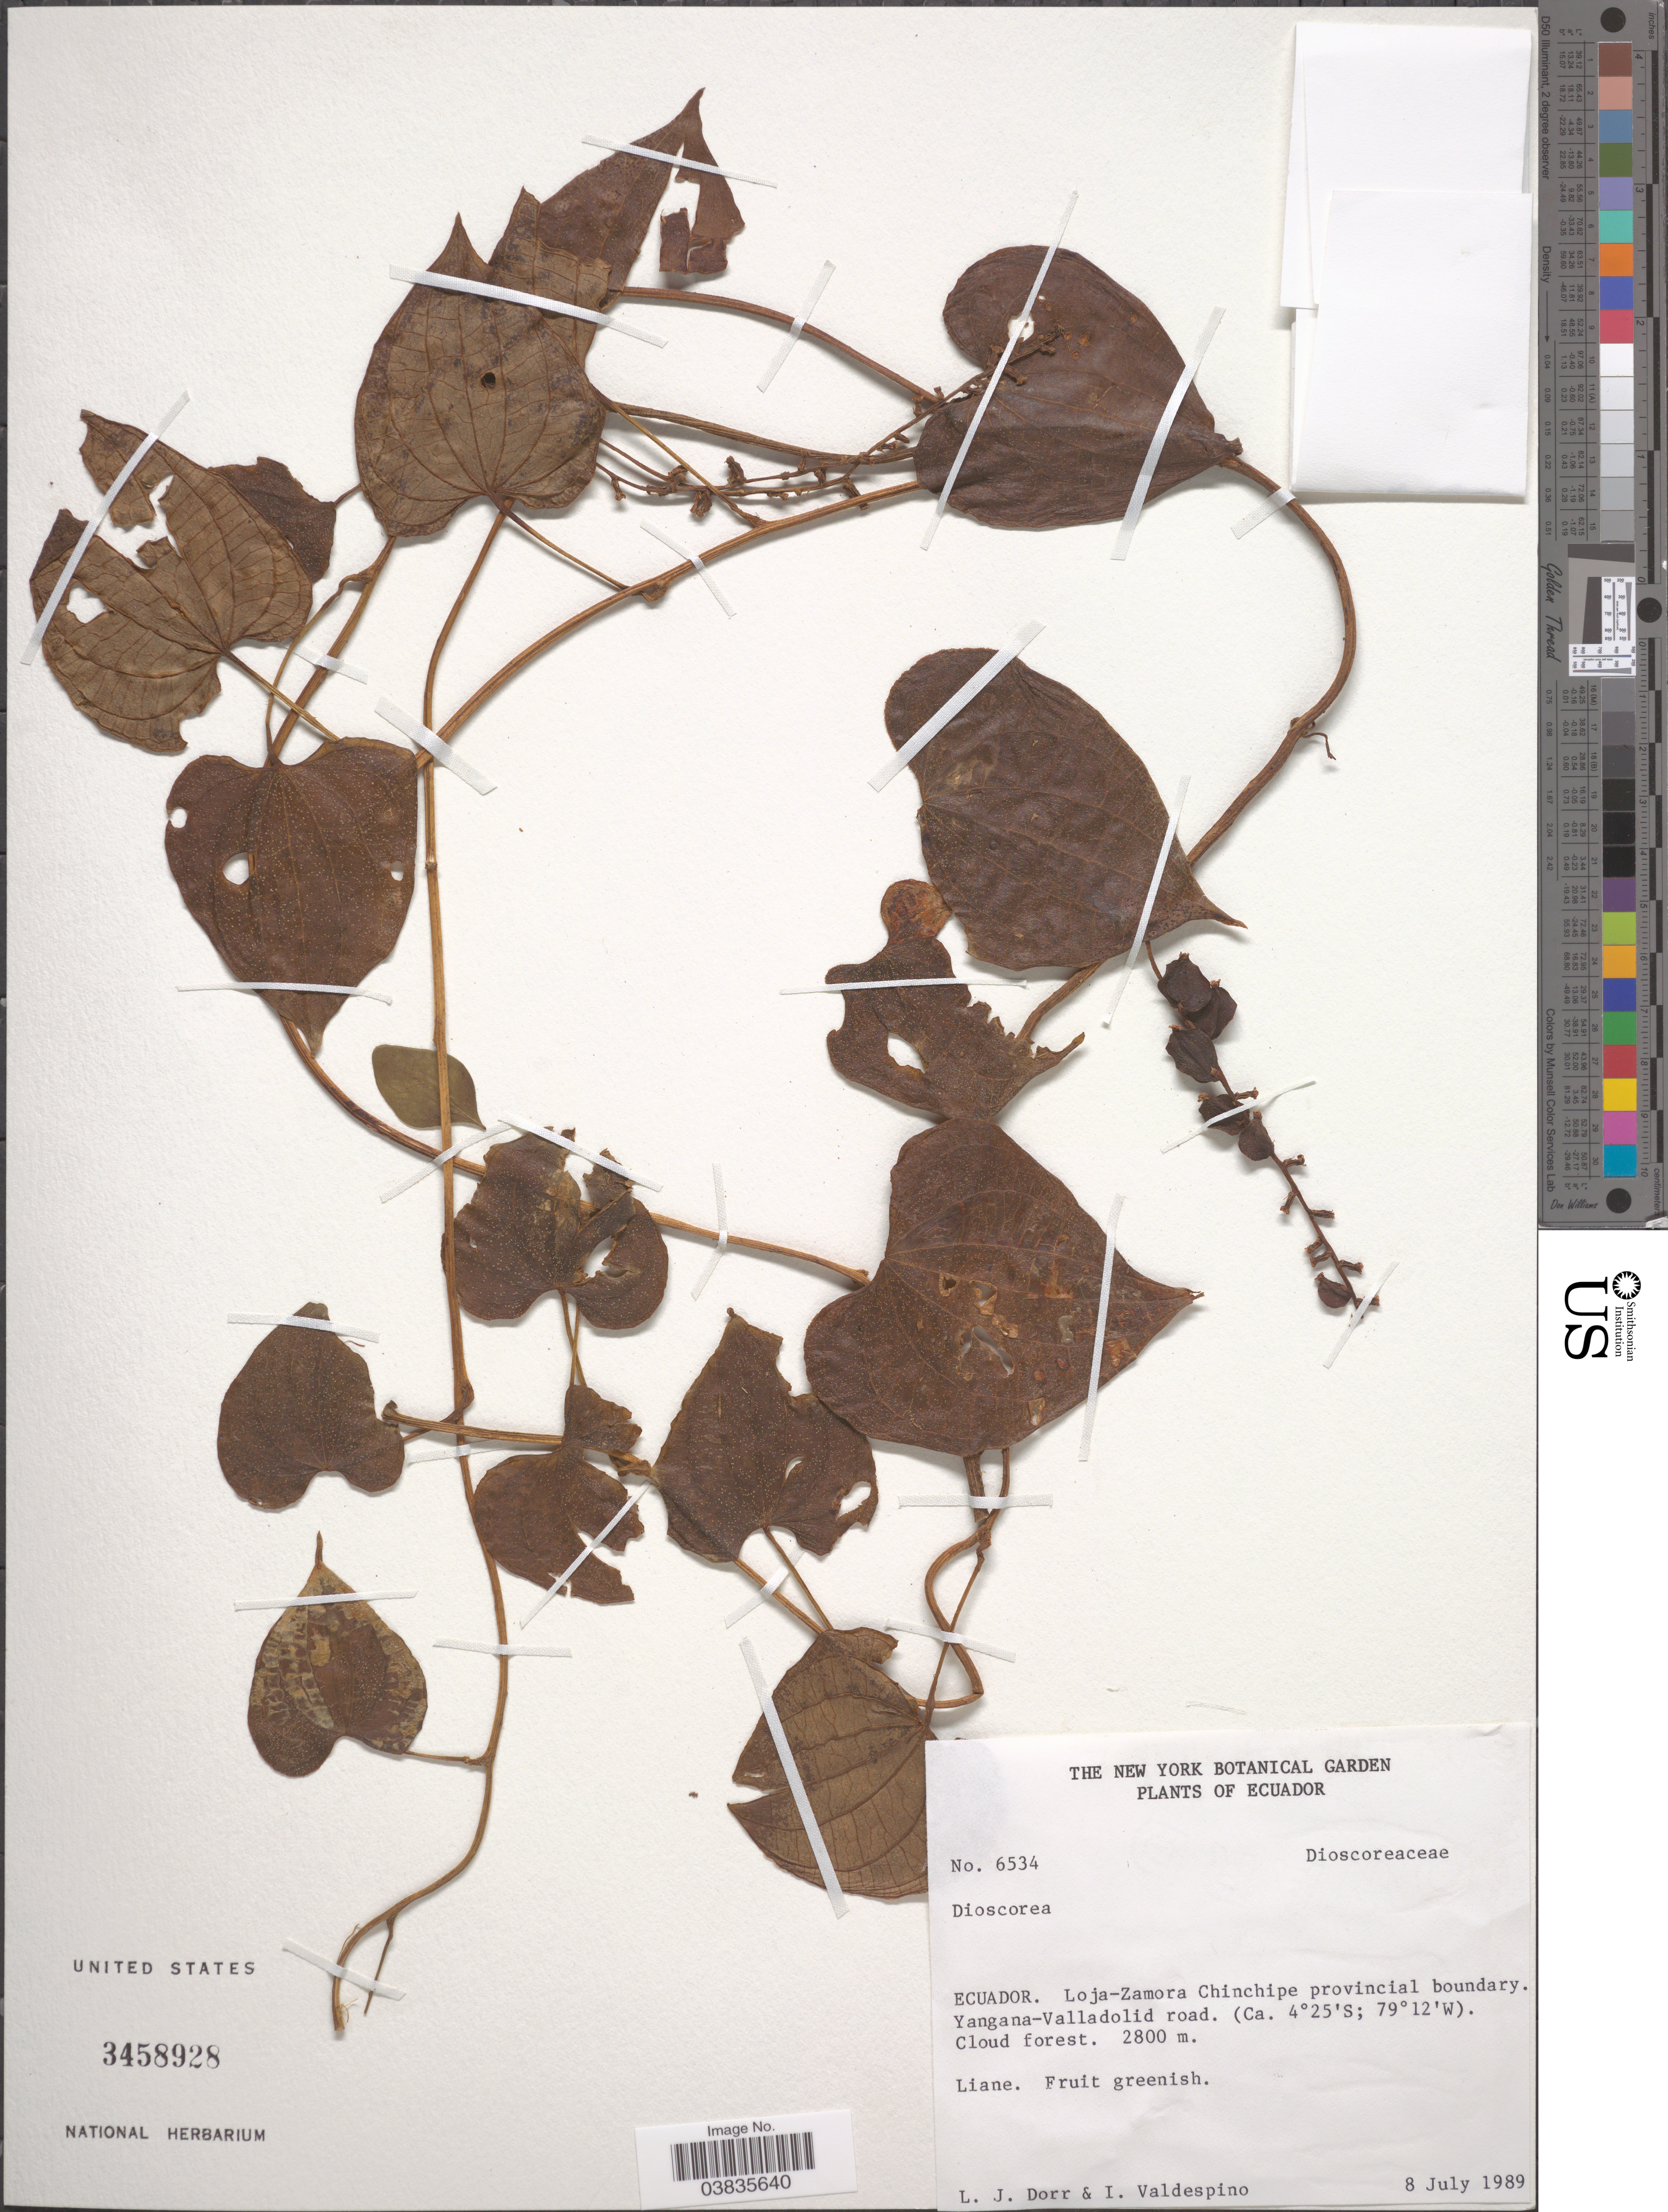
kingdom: Plantae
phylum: Tracheophyta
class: Liliopsida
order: Dioscoreales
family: Dioscoreaceae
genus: Dioscorea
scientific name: Dioscorea sp.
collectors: L. J. Dorr & I. Valdespino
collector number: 6534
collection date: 1989-07-08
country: Ecuador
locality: Loja-Zamora Chinchipe provincial boundary. Yangana-Valladolid road.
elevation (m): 2800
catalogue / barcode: US 3458928